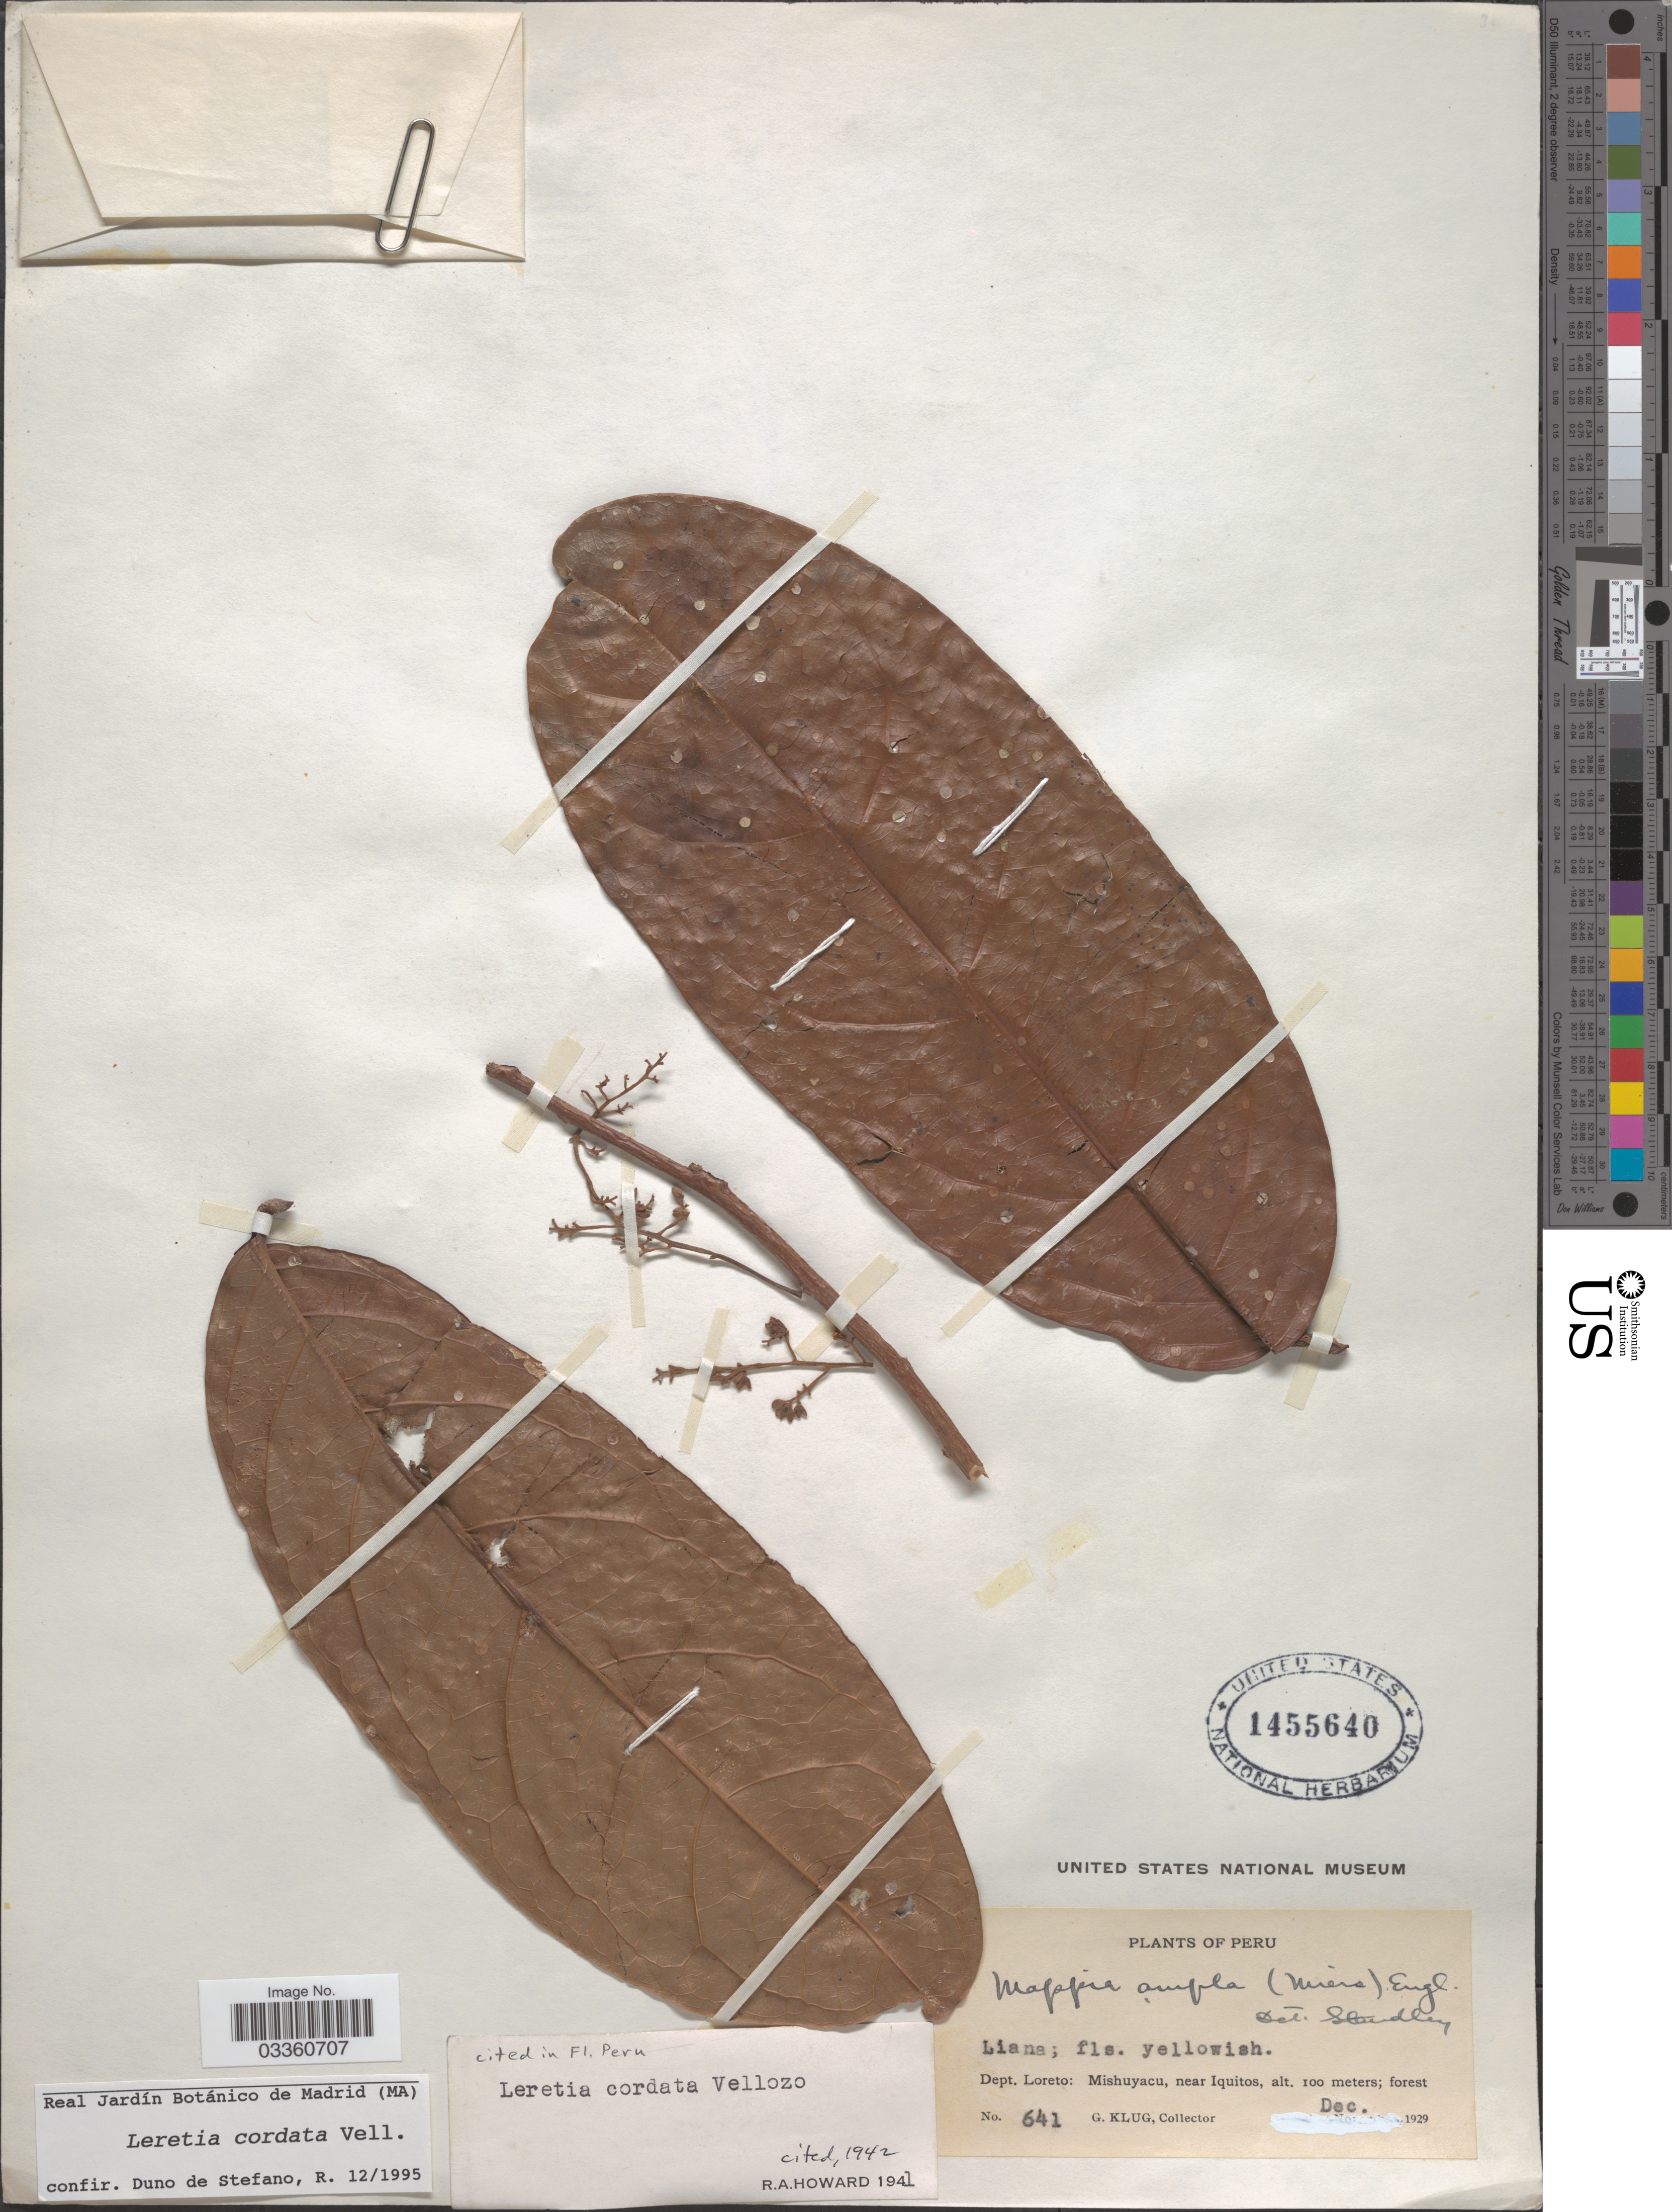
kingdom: Plantae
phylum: Tracheophyta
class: Magnoliopsida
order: Icacinales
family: Icacinaceae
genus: Leretia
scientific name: Leretia cordata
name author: Vell.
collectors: G. Klug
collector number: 641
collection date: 1929-12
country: Peru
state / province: Loreto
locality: Dept. Loreto: Mishuyacu, near Iquitos.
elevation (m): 100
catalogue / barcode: US 1455640